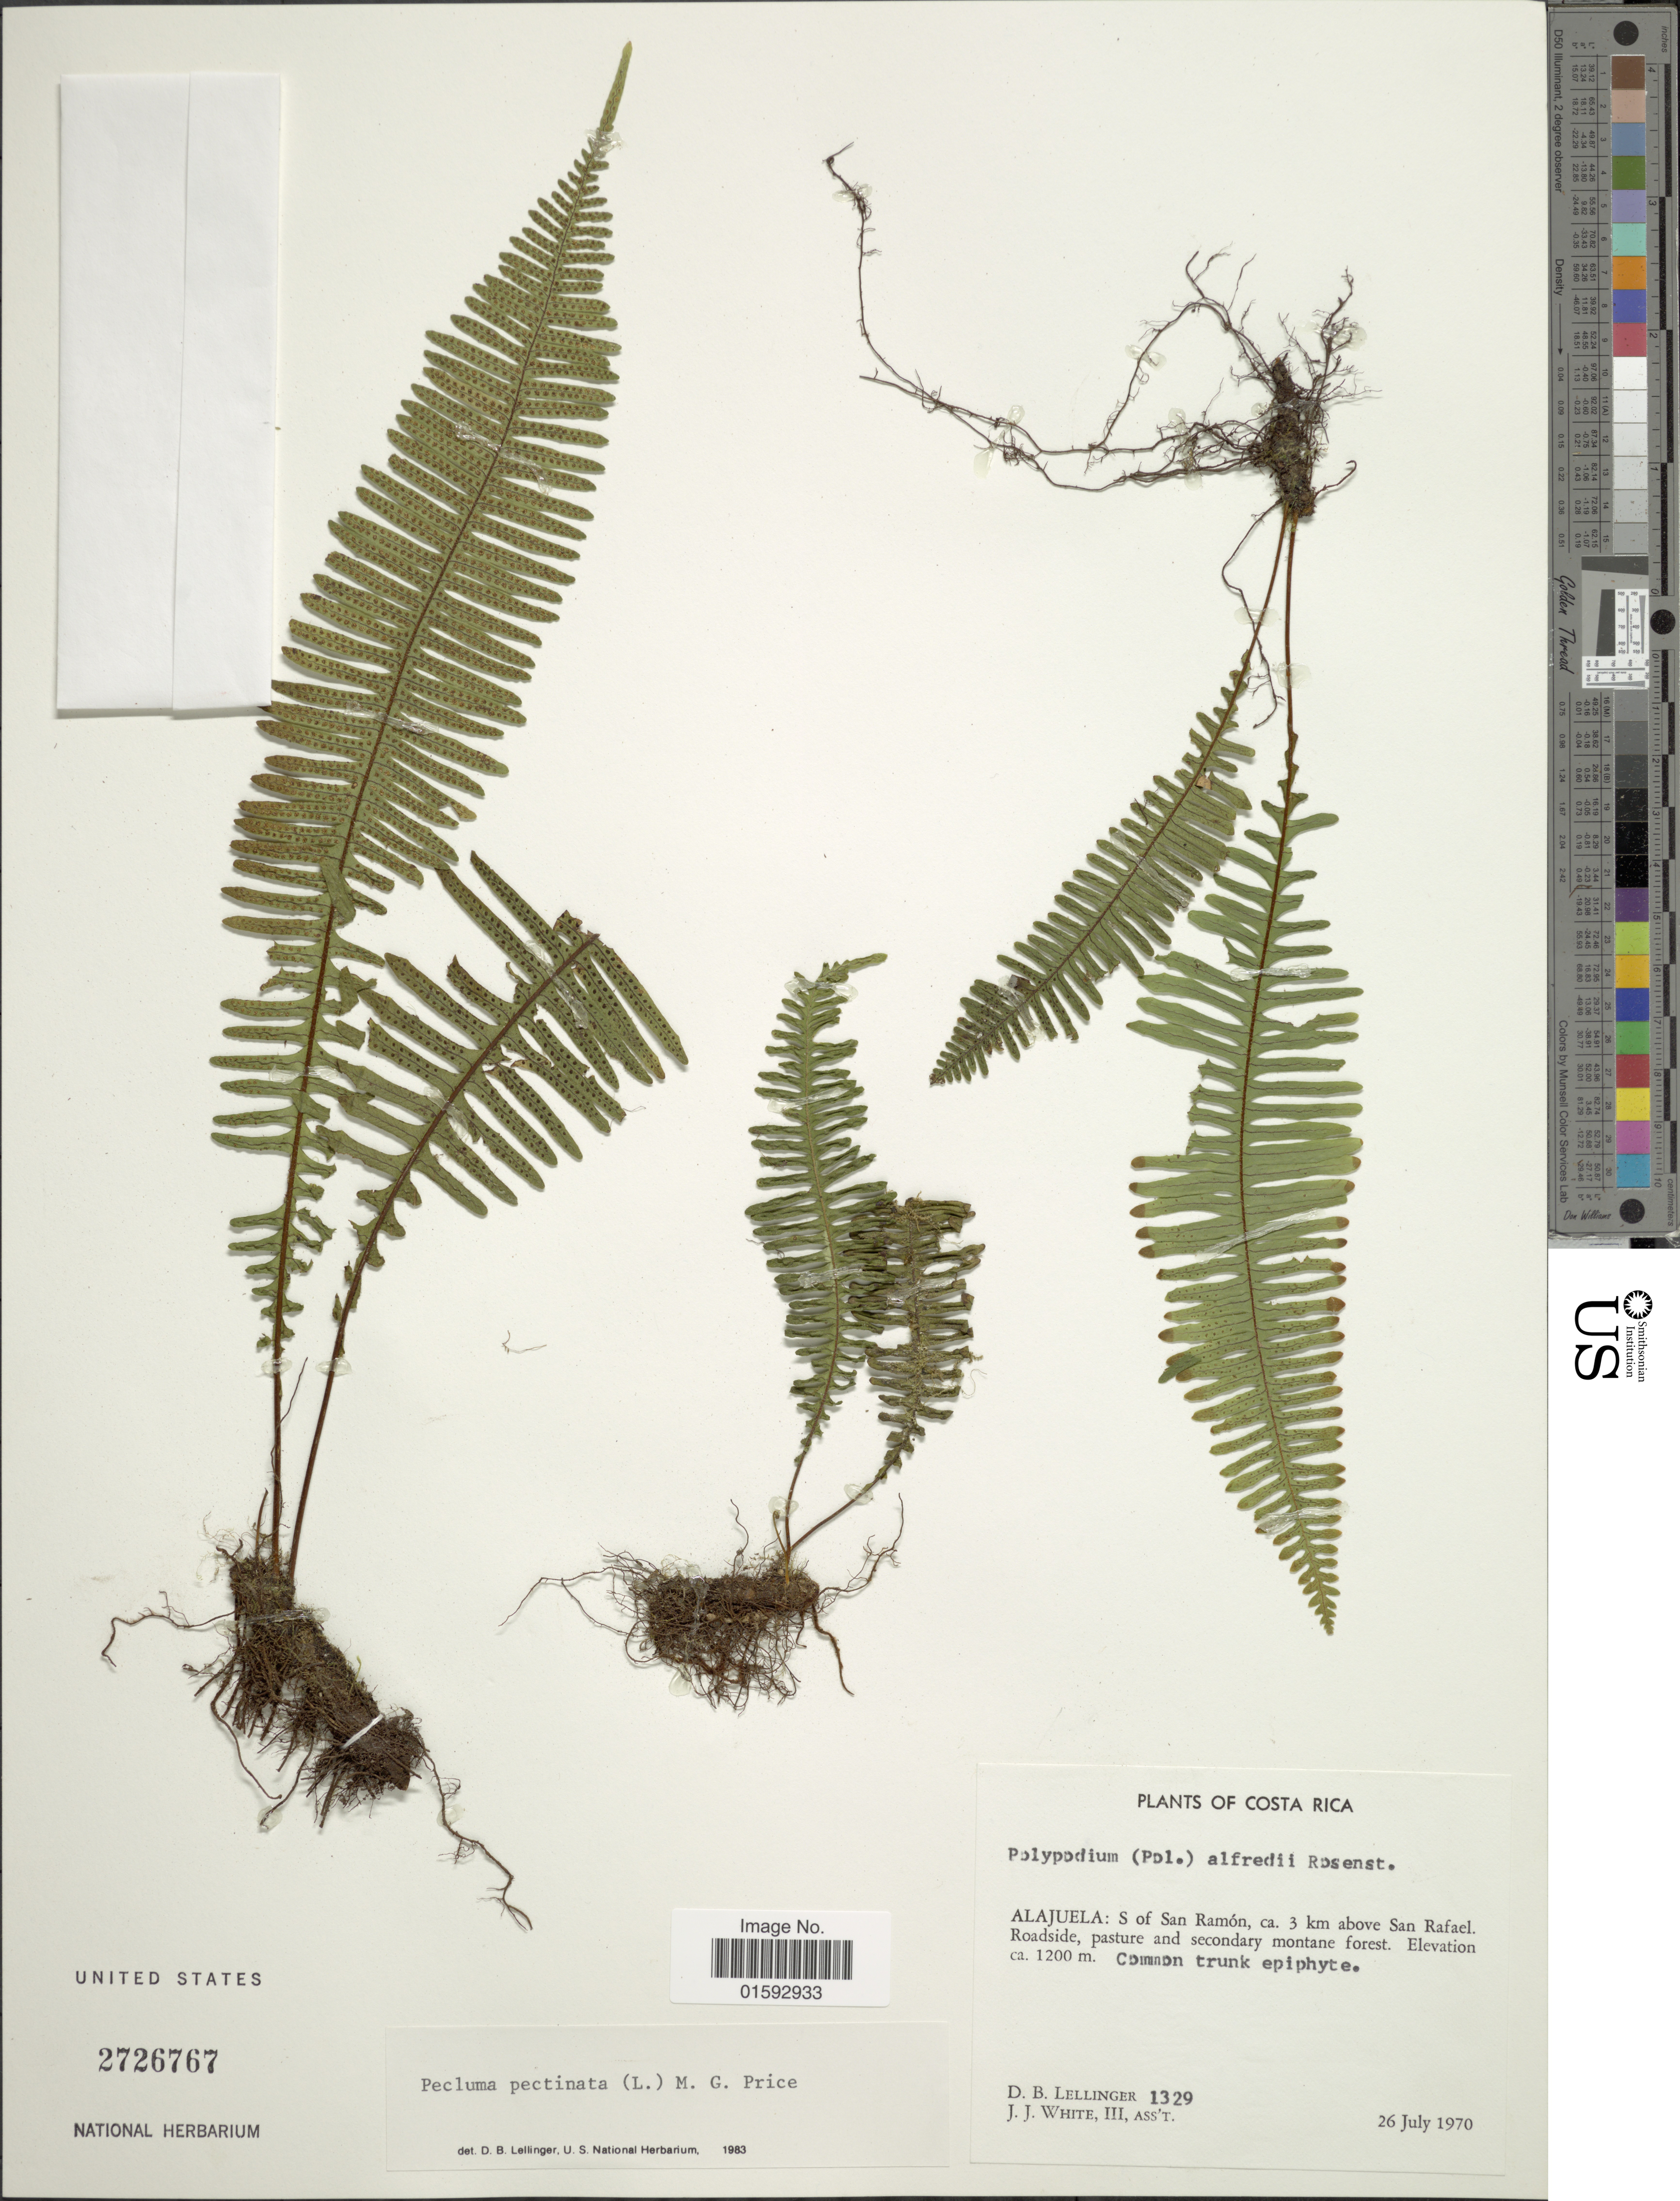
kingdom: Plantae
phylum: Tracheophyta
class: Polypodiopsida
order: Polypodiales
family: Polypodiaceae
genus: Pecluma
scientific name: Pecluma pectinata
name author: (L.) M.G. Price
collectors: D. B. Lellinger & J. J. White III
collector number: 1329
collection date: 1970-07-26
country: Costa Rica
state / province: Alajuela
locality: S of San Ramon, ca. 3 km above San Rafael, Roadside, pasture and secondary montane forest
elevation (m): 1200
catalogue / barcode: US 2726767